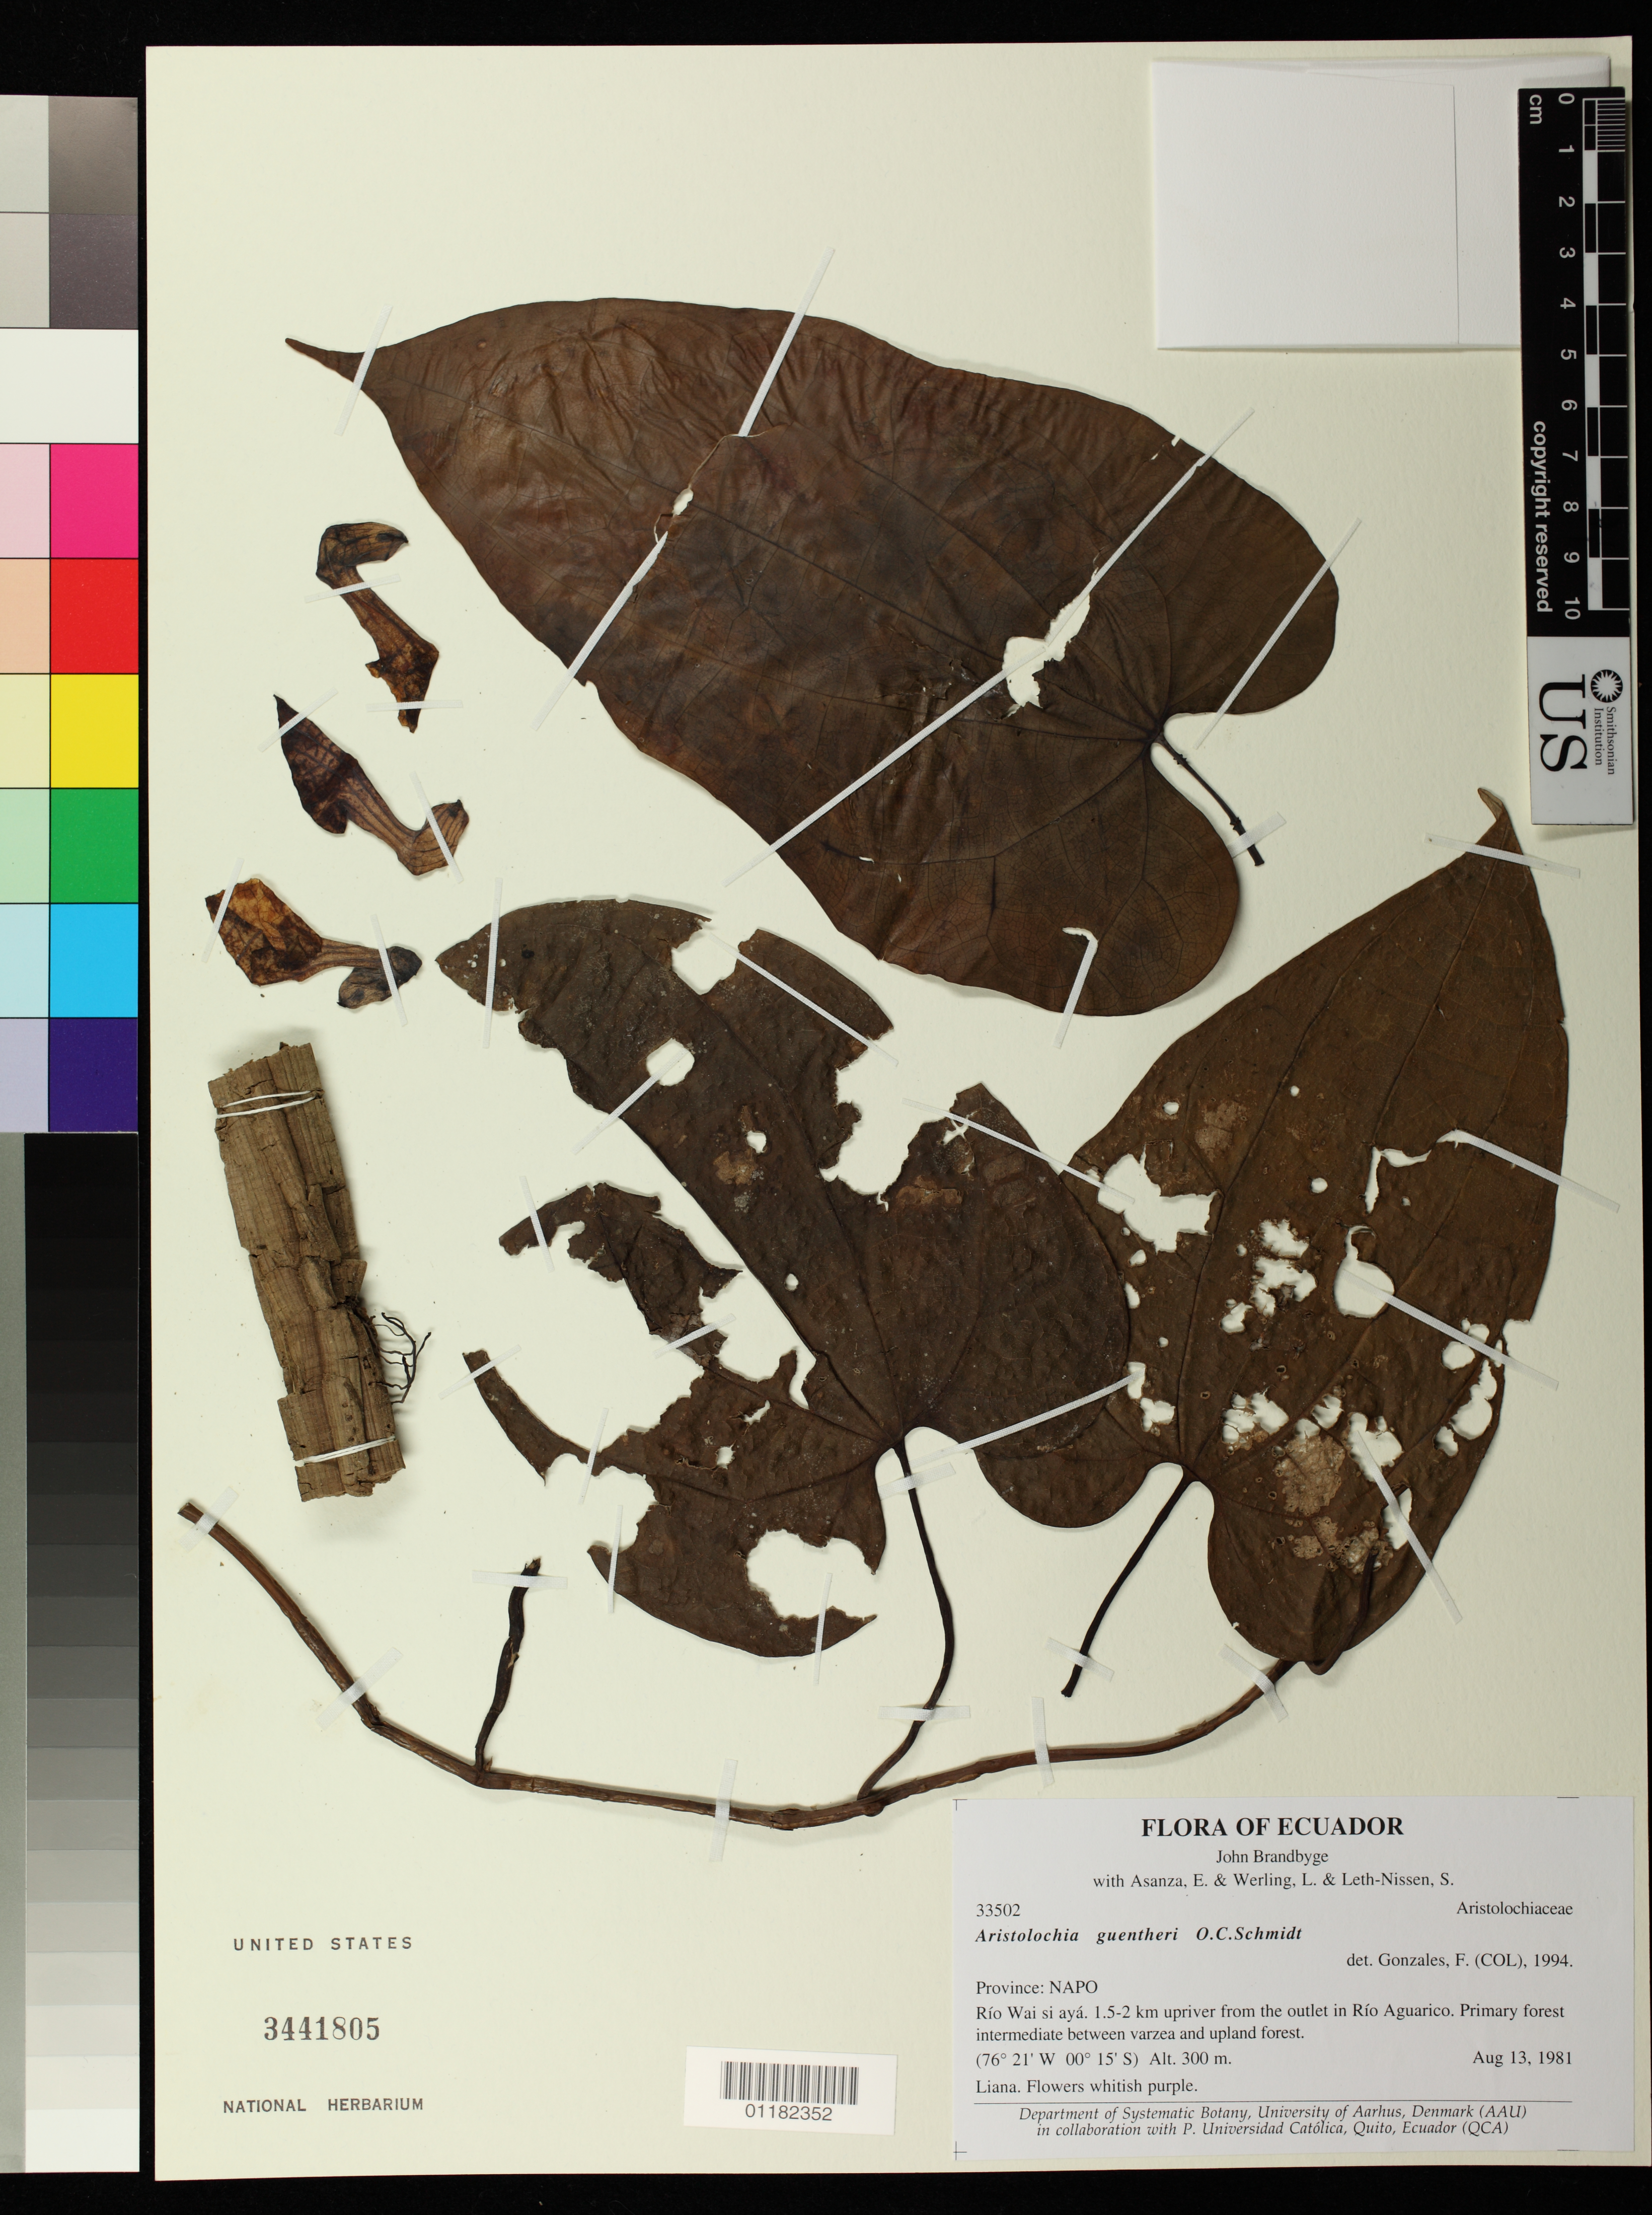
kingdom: Plantae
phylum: Tracheophyta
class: Magnoliopsida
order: Piperales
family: Aristolochiaceae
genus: Aristolochia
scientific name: Aristolochia guentheri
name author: O.C. Schmidt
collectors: J. Brandbyge, E. Asanza C., L. Werling & S. Leth-Nissen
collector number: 33502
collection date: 1981-08-13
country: Ecuador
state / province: Napo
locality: Rio Wai si aya. 1.5-2 km upriver from the outlet in Rio Aguarico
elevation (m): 300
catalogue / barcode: US 3441805